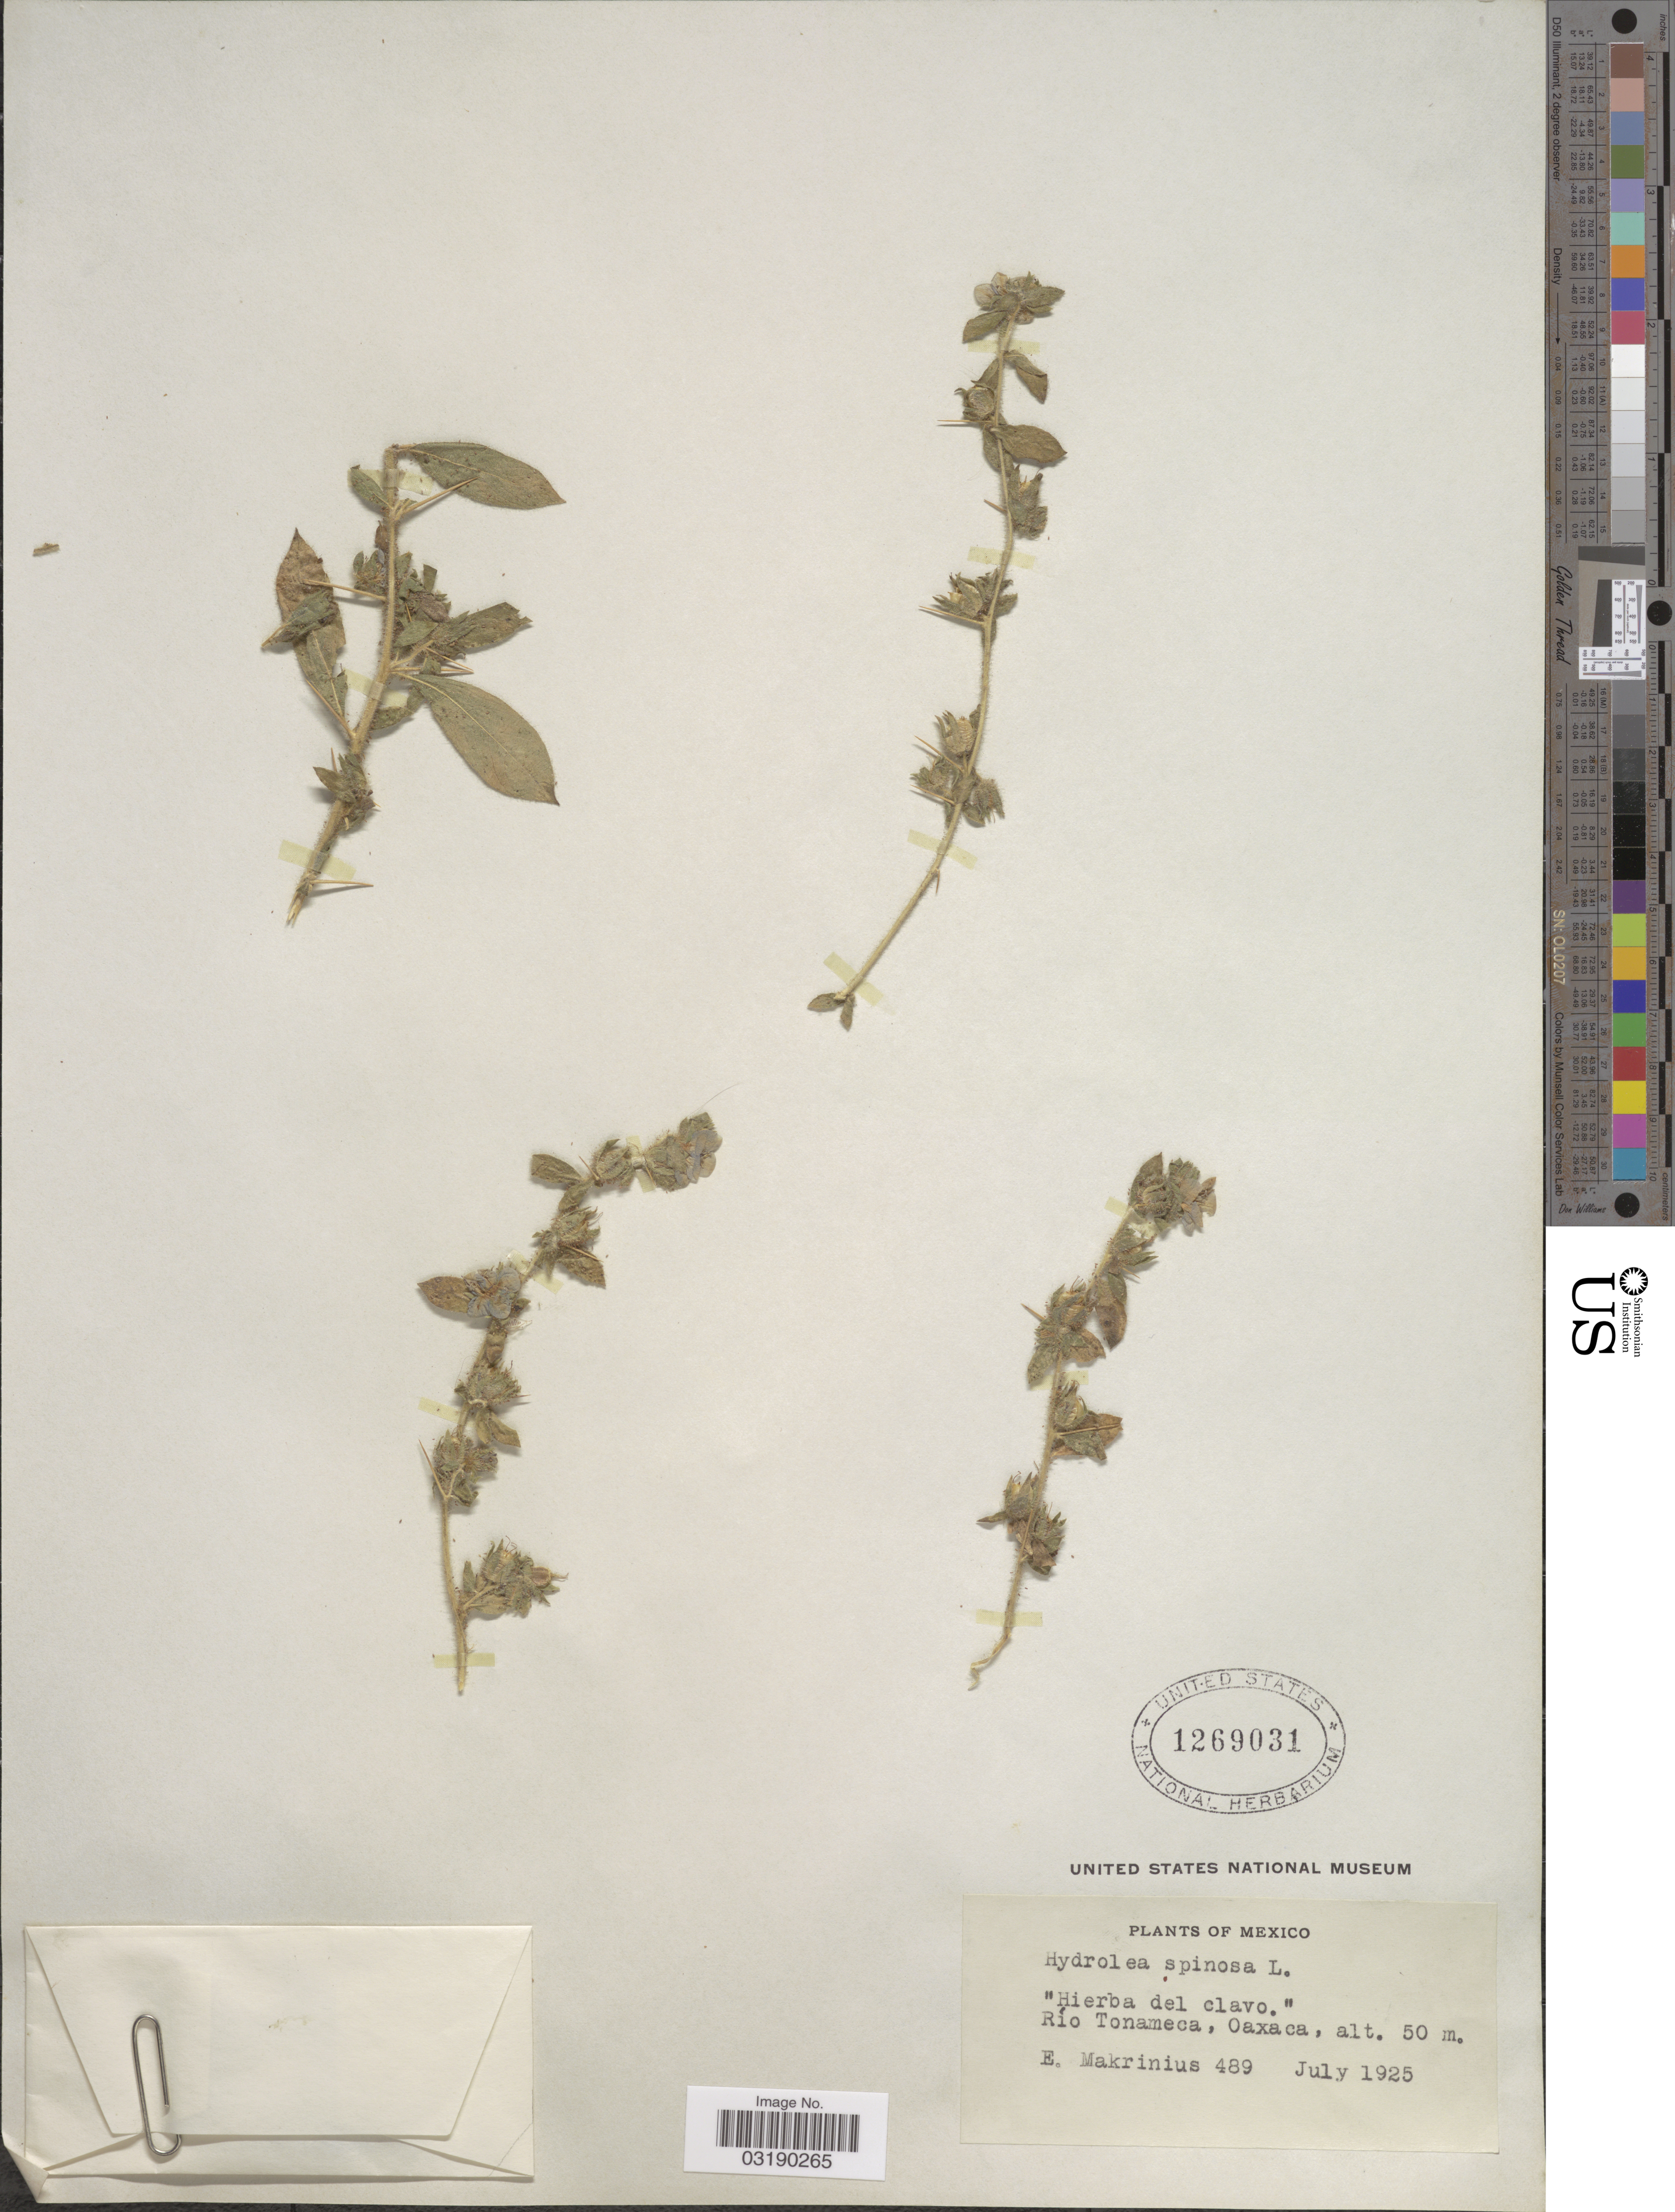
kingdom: Plantae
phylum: Tracheophyta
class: Magnoliopsida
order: Solanales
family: Hydroleaceae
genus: Hydrolea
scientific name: Hydrolea spinosa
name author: L.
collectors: E. Makrinius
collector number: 489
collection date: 1925-07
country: Mexico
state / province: Oaxaca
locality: Hierba del clavo.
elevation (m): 50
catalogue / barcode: US 1269031